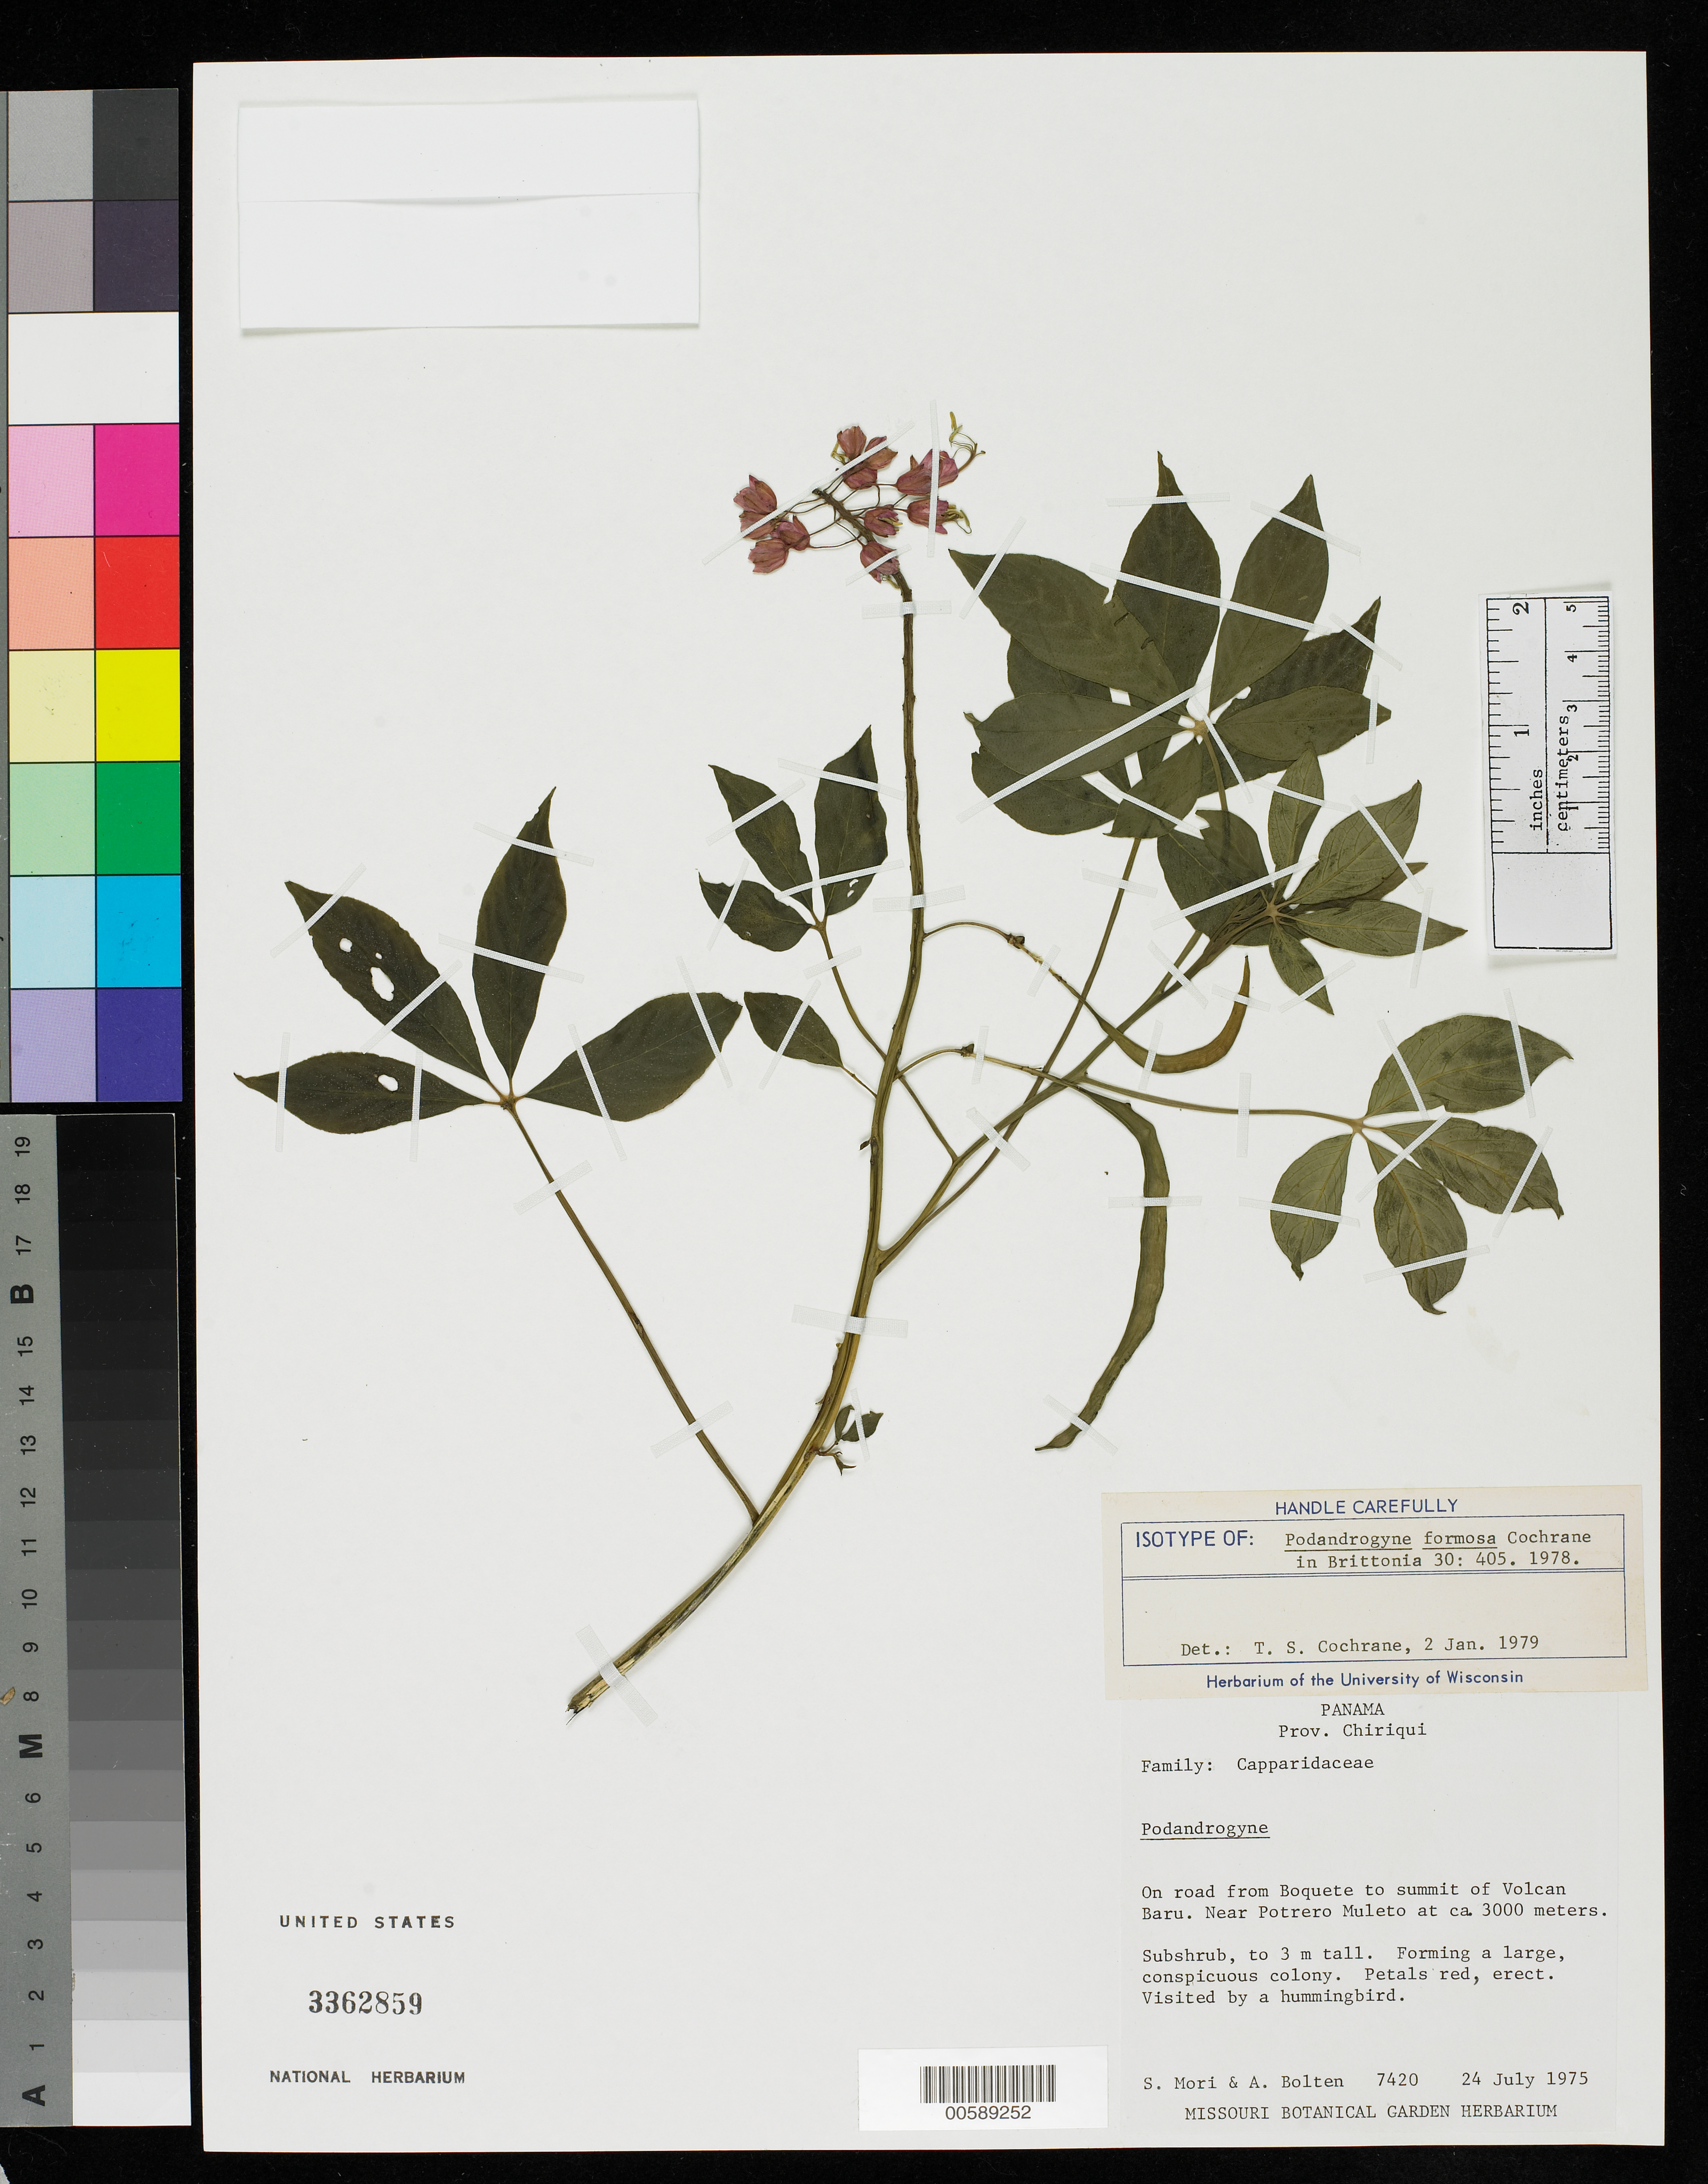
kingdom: Plantae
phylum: Tracheophyta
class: Magnoliopsida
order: Brassicales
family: Cleomaceae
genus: Podandrogyne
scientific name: Podandrogyne formosa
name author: Cochrane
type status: Isotype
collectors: S. Mori & A. Bolten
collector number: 7420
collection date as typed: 24 Jul 1975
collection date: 1975-07-24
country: Panama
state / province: Chiriquí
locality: Road from Boquete to summit of Volcan Baru, near Potrero Muleto.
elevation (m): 3000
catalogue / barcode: US 3362859